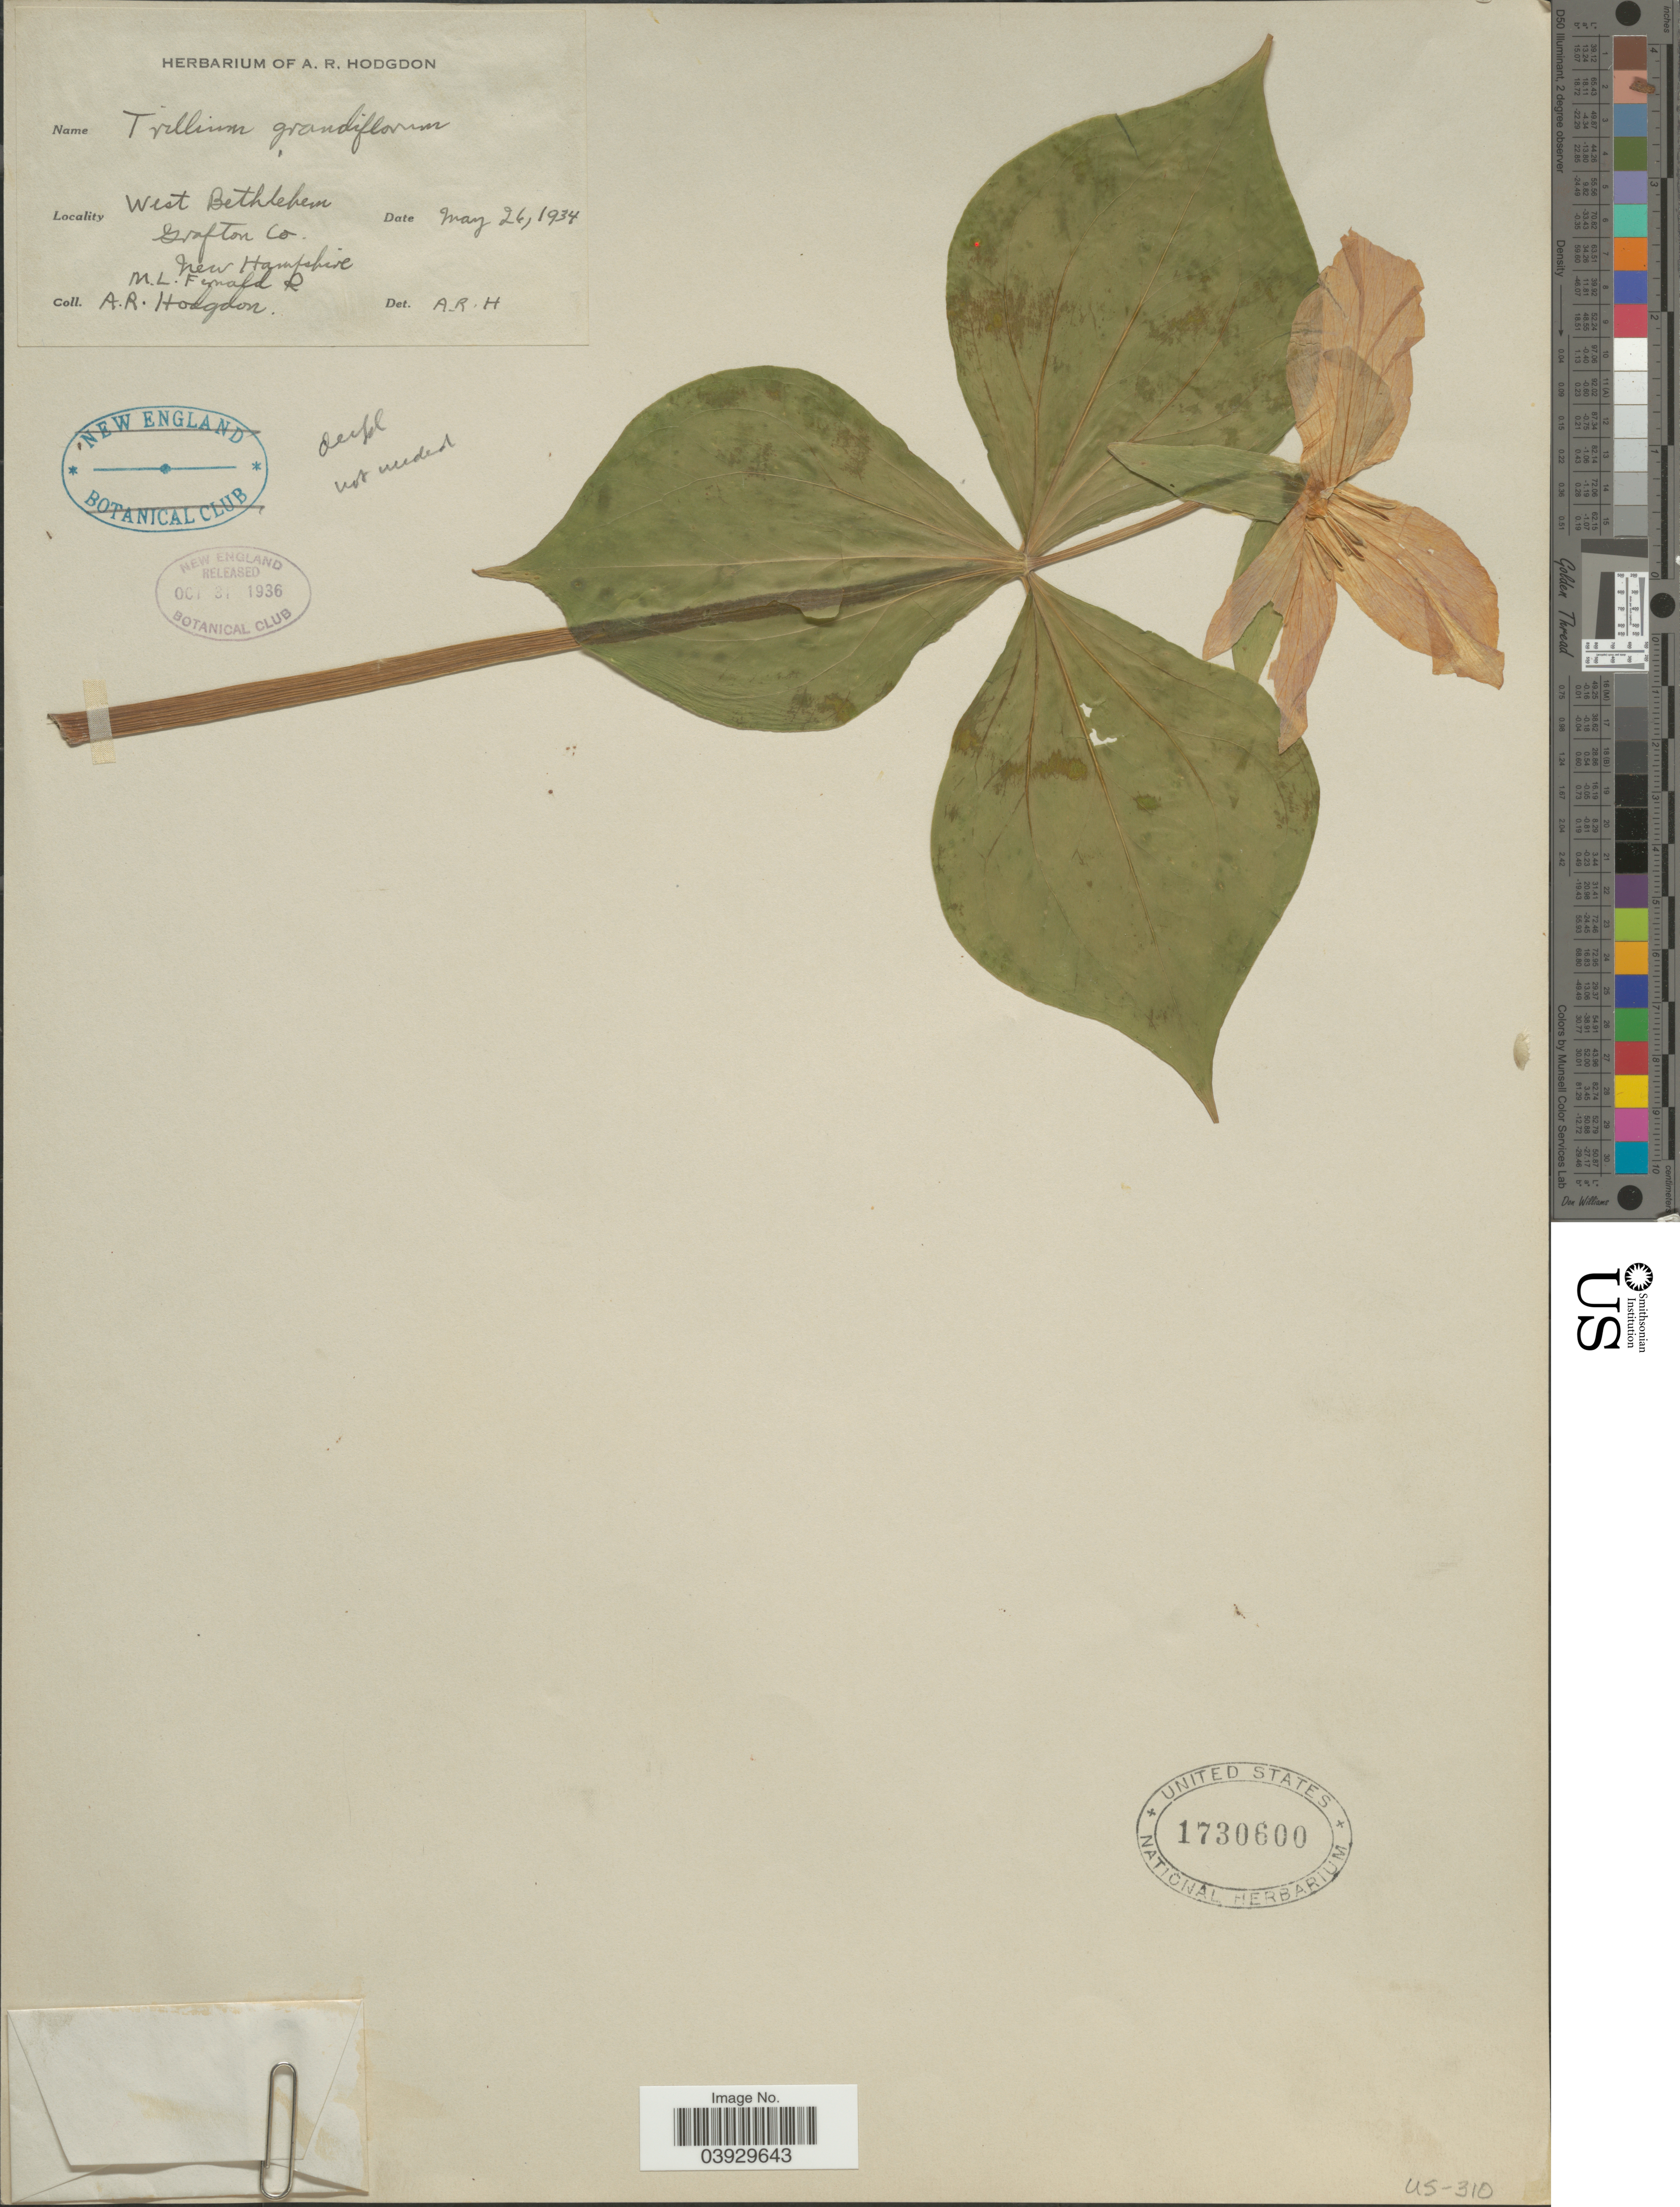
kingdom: Plantae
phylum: Tracheophyta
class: Liliopsida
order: Liliales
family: Melanthiaceae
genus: Trillium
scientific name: Trillium grandiflorum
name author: (Michx.) Salisb.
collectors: M. L. Fernald & A. R. Hodgdon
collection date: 1934-05-26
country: United States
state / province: New Hampshire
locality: West Bethlehem, Grafton Co.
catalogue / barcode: US 1730600